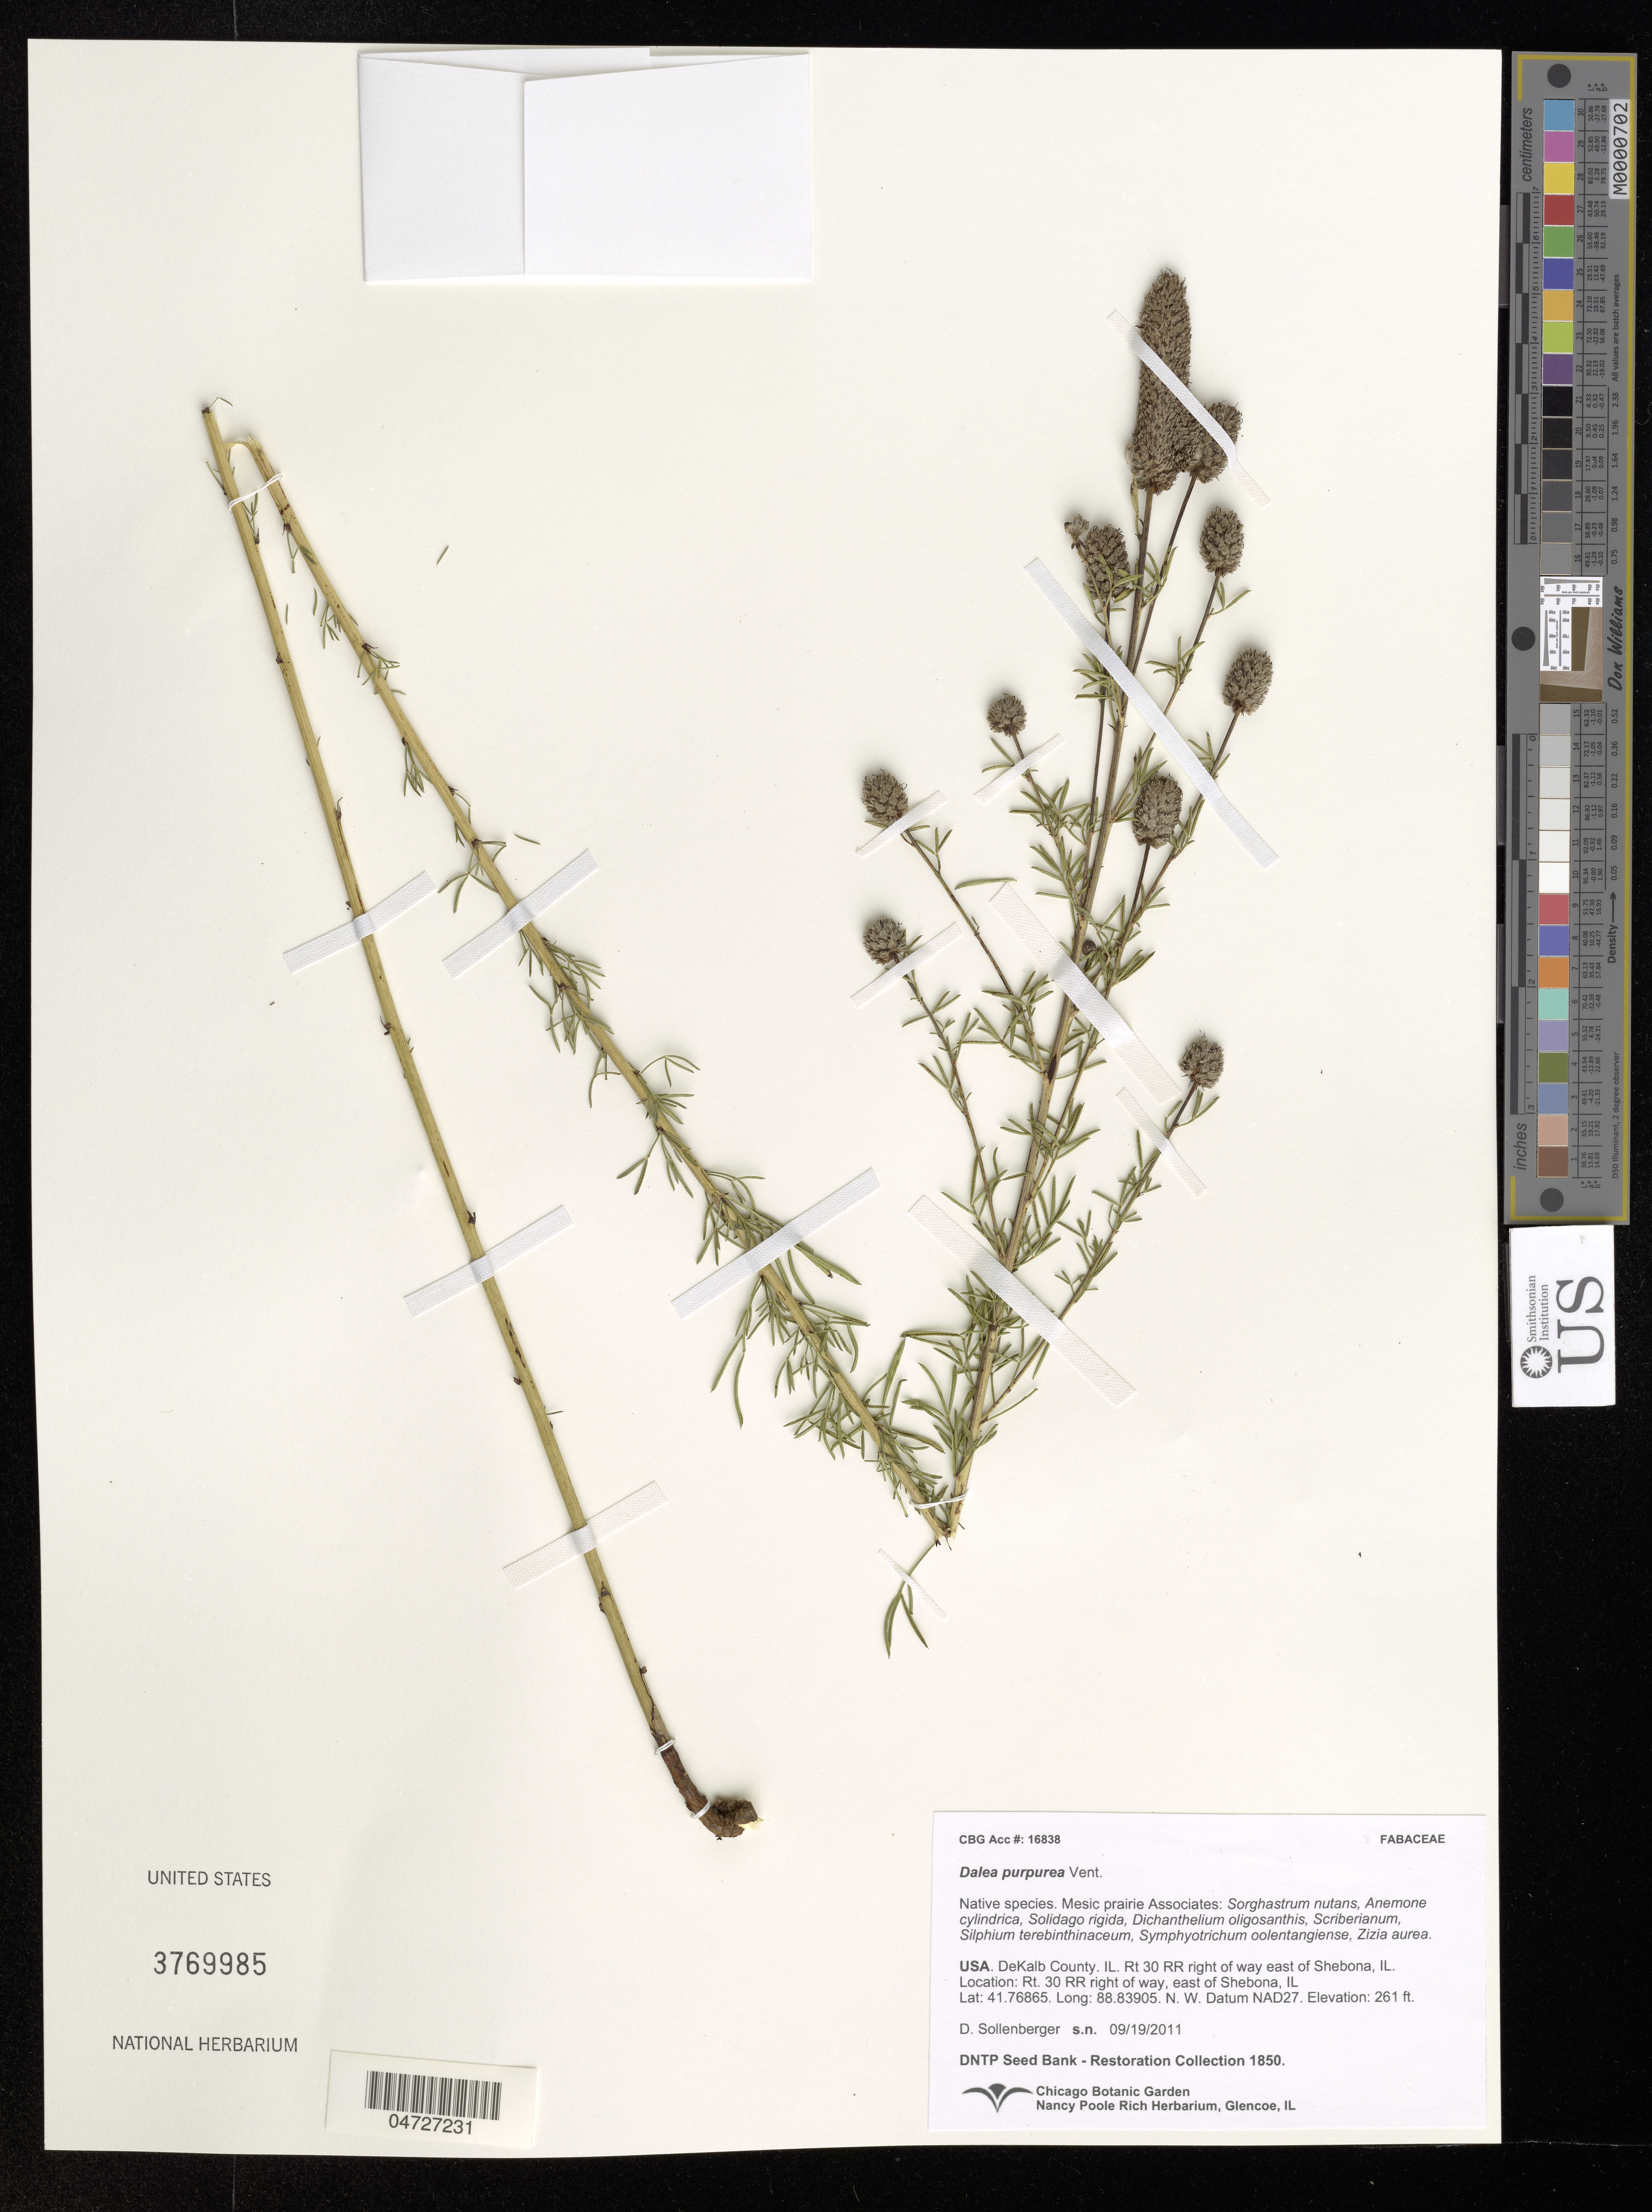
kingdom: Plantae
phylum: Tracheophyta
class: Magnoliopsida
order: Fabales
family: Fabaceae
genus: Dalea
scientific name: Dalea purpurea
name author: Vent.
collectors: D. Sollenberger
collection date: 2011-09-19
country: United States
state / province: Illinois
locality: DeKalb County. Rt 30 RR right of way, east of Shebona.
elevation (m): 80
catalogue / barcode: US 3769985